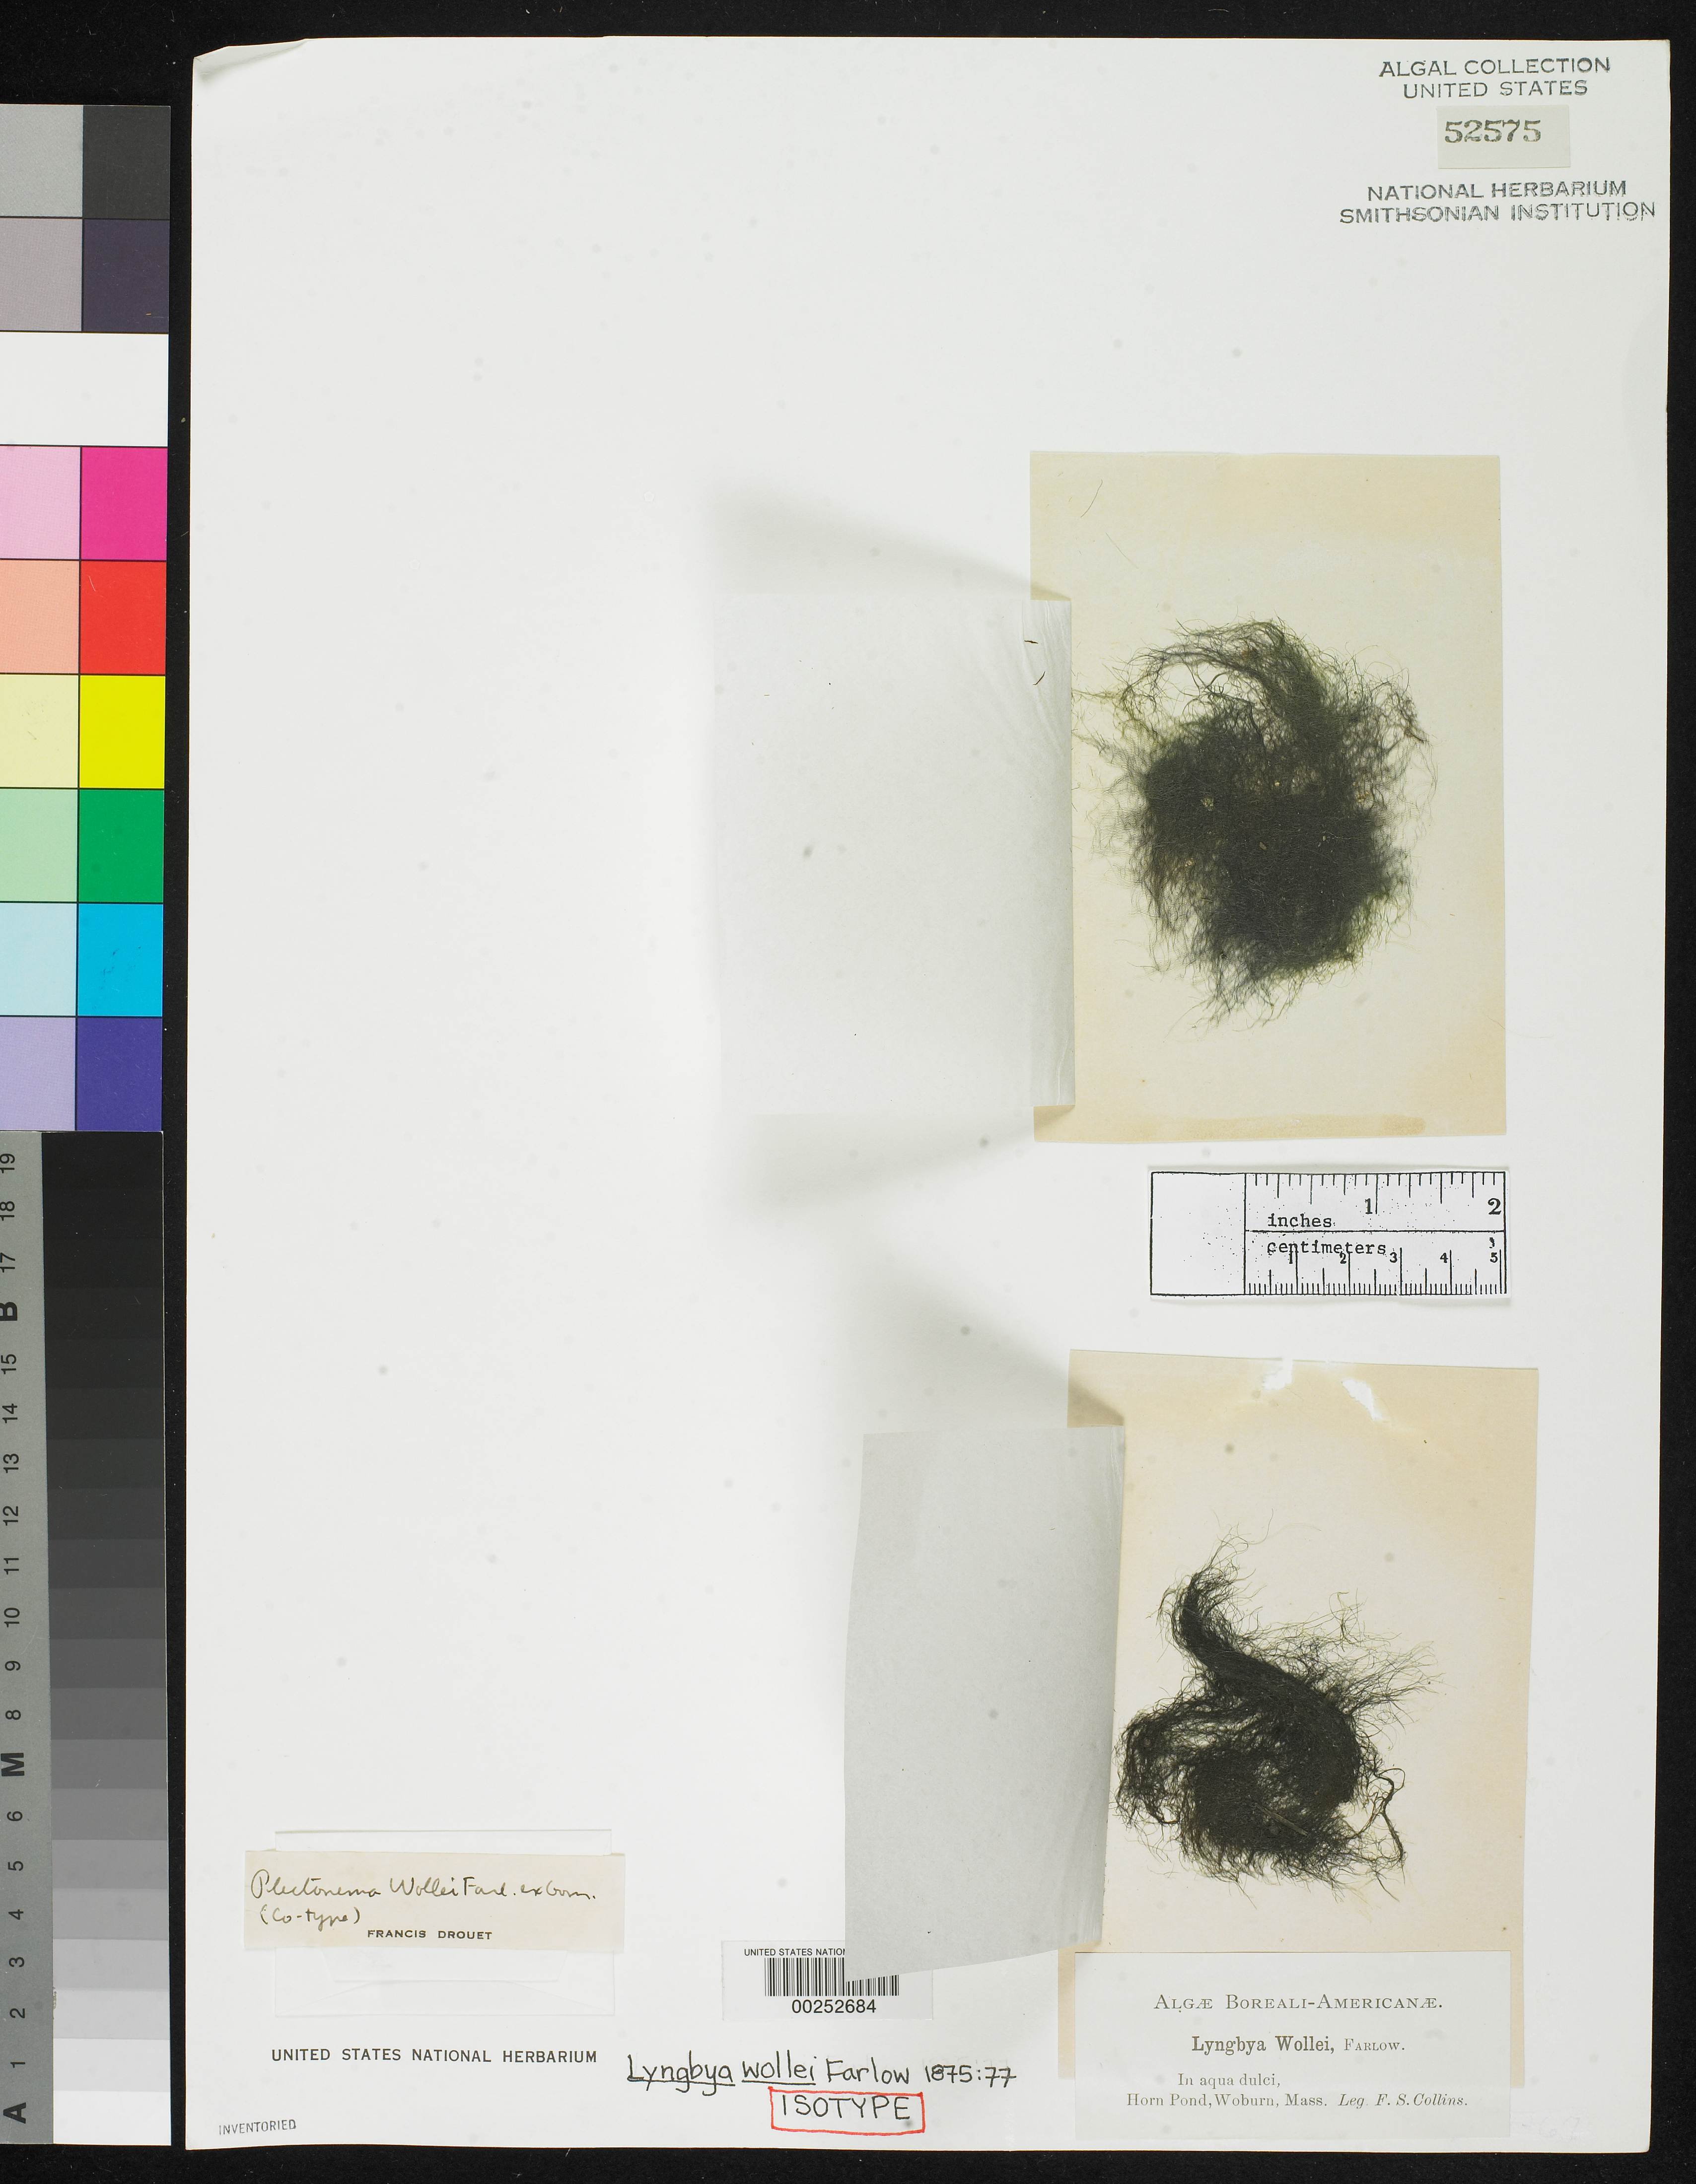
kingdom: Bacteria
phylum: Cyanobacteria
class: Cyanobacteriia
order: Cyanobacteriales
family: Microcoleaceae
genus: Lyngbya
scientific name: Lyngbya wollei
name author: Farl.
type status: Isotype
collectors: F. Collins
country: United States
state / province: Massachusetts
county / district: Middlesex County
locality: Horn Pond, Woburn.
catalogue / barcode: US 52575